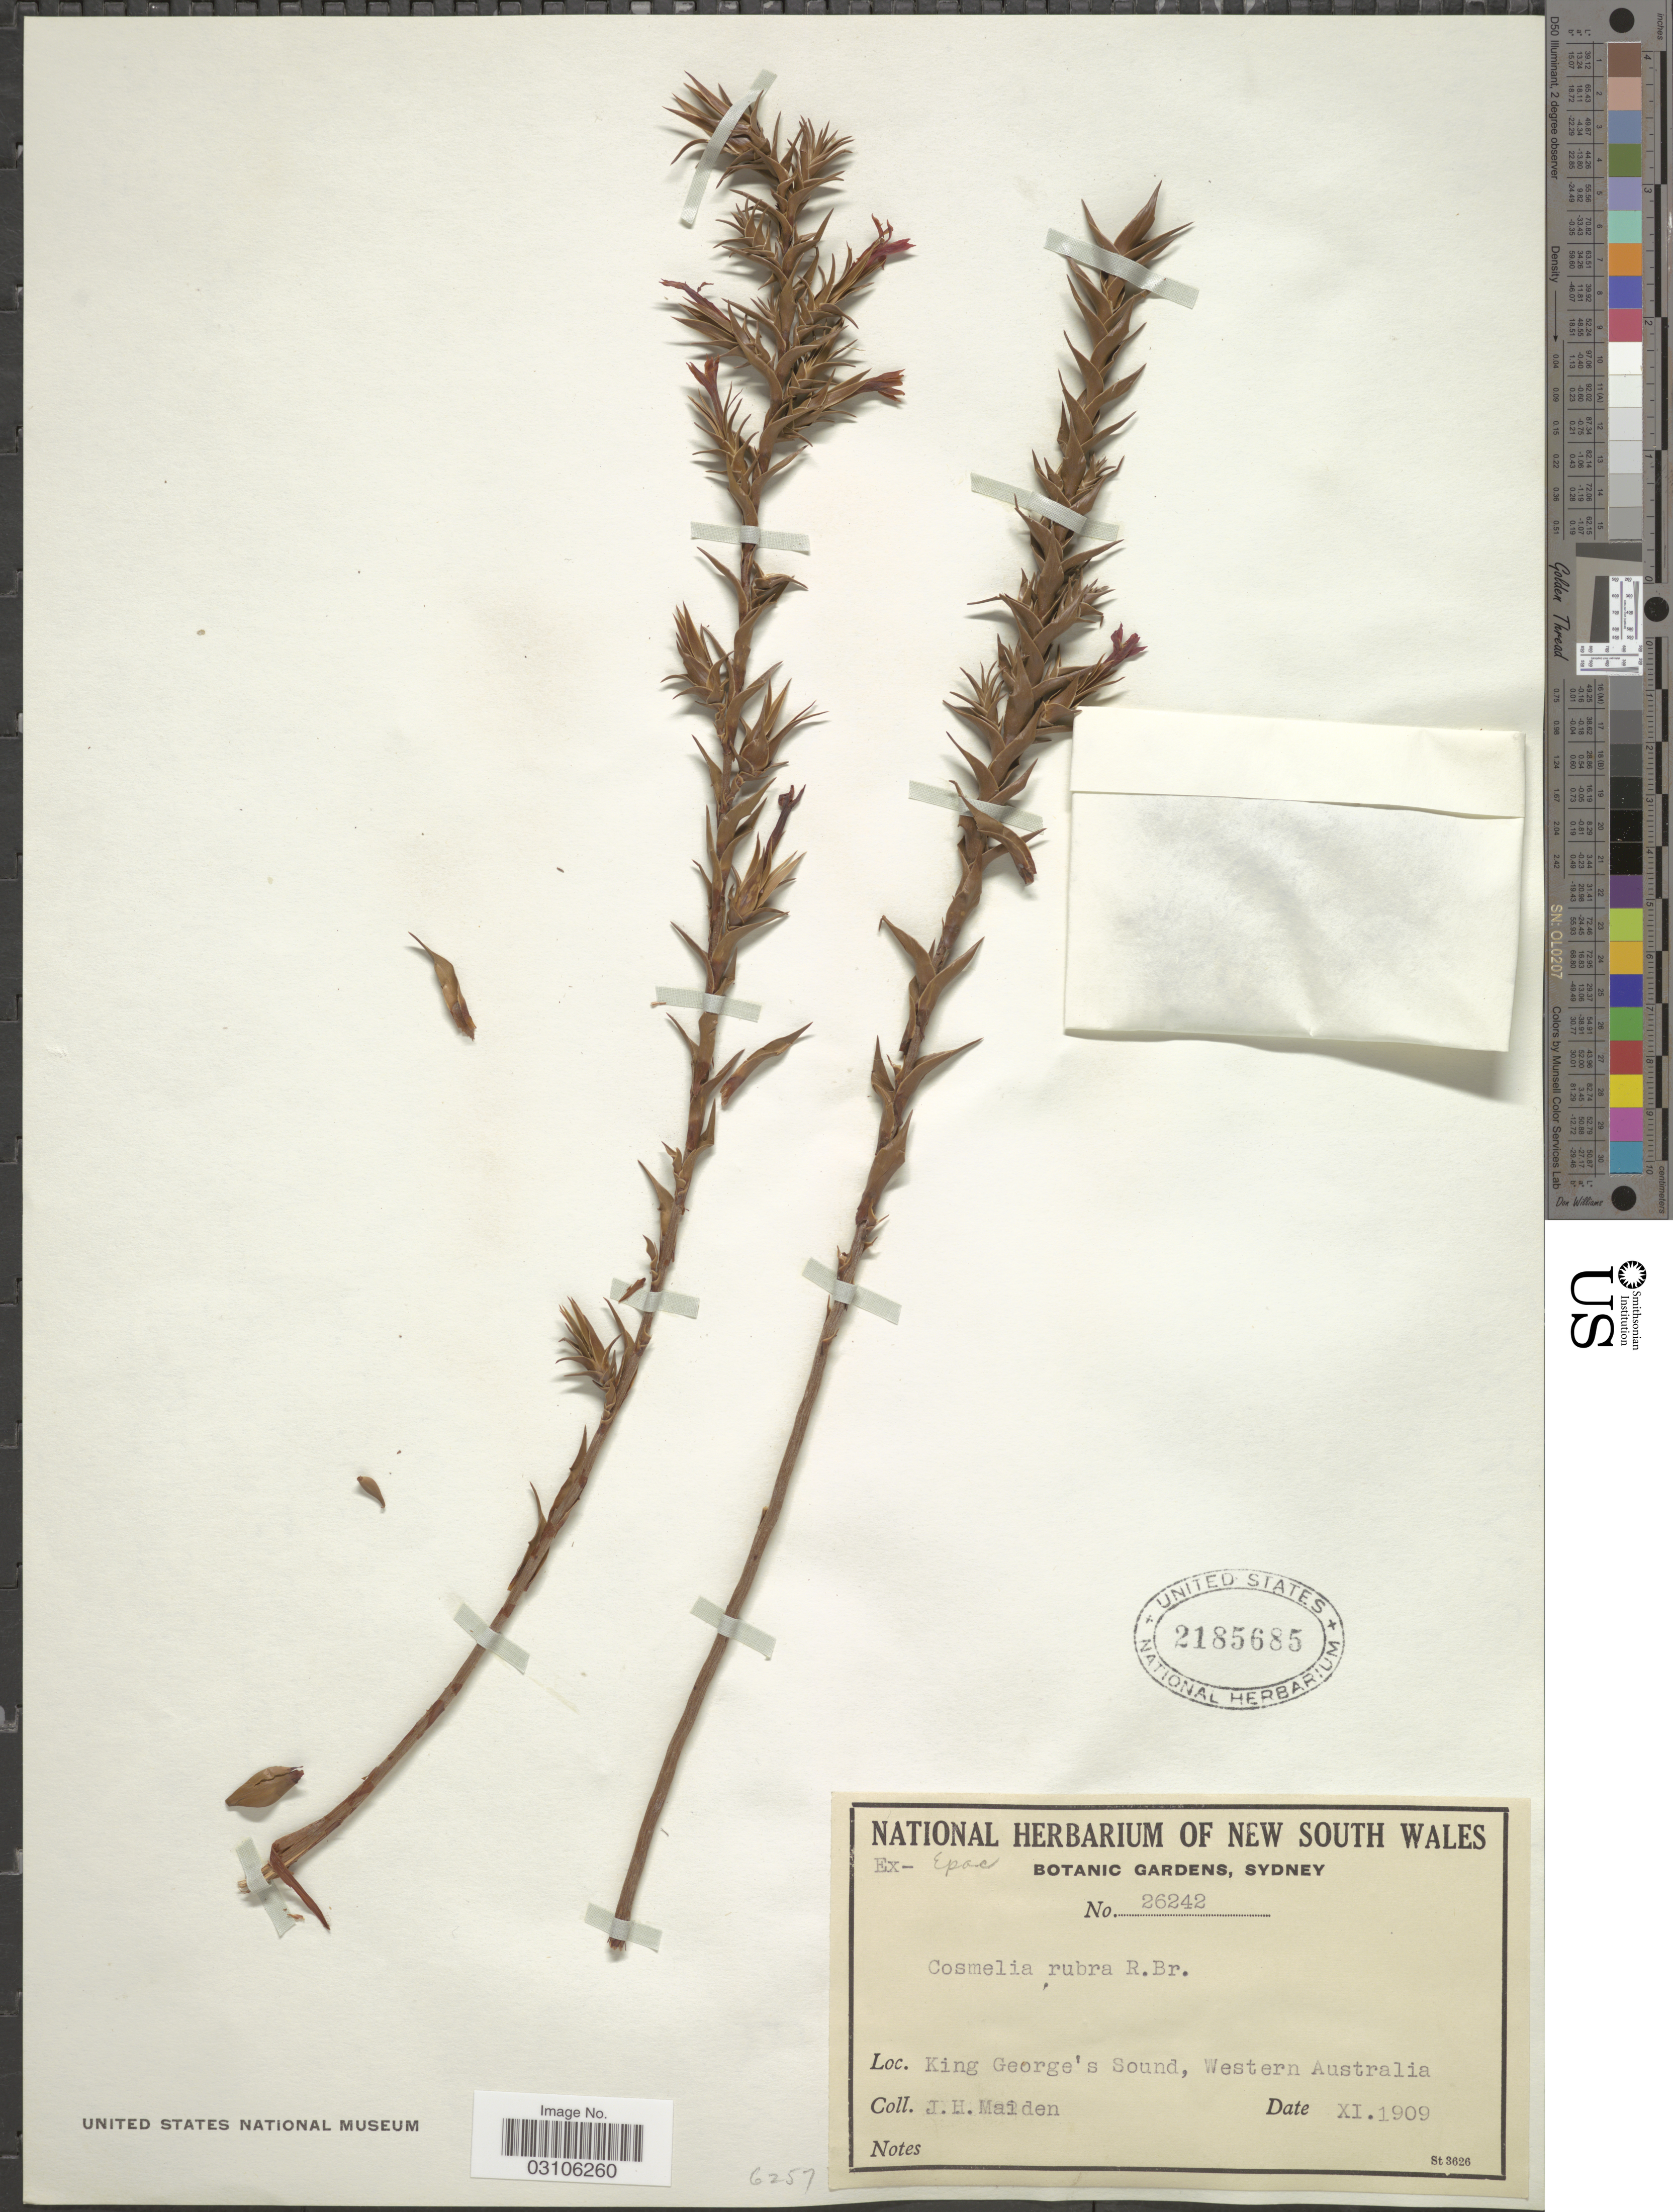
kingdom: Plantae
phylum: Tracheophyta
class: Magnoliopsida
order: Ericales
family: Ericaceae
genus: Cosmelia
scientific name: Cosmelia rubra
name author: R. Br.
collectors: J. Maiden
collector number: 26242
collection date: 1909-11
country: Australia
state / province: Western Australia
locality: King George's Sound.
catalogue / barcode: US 2185685